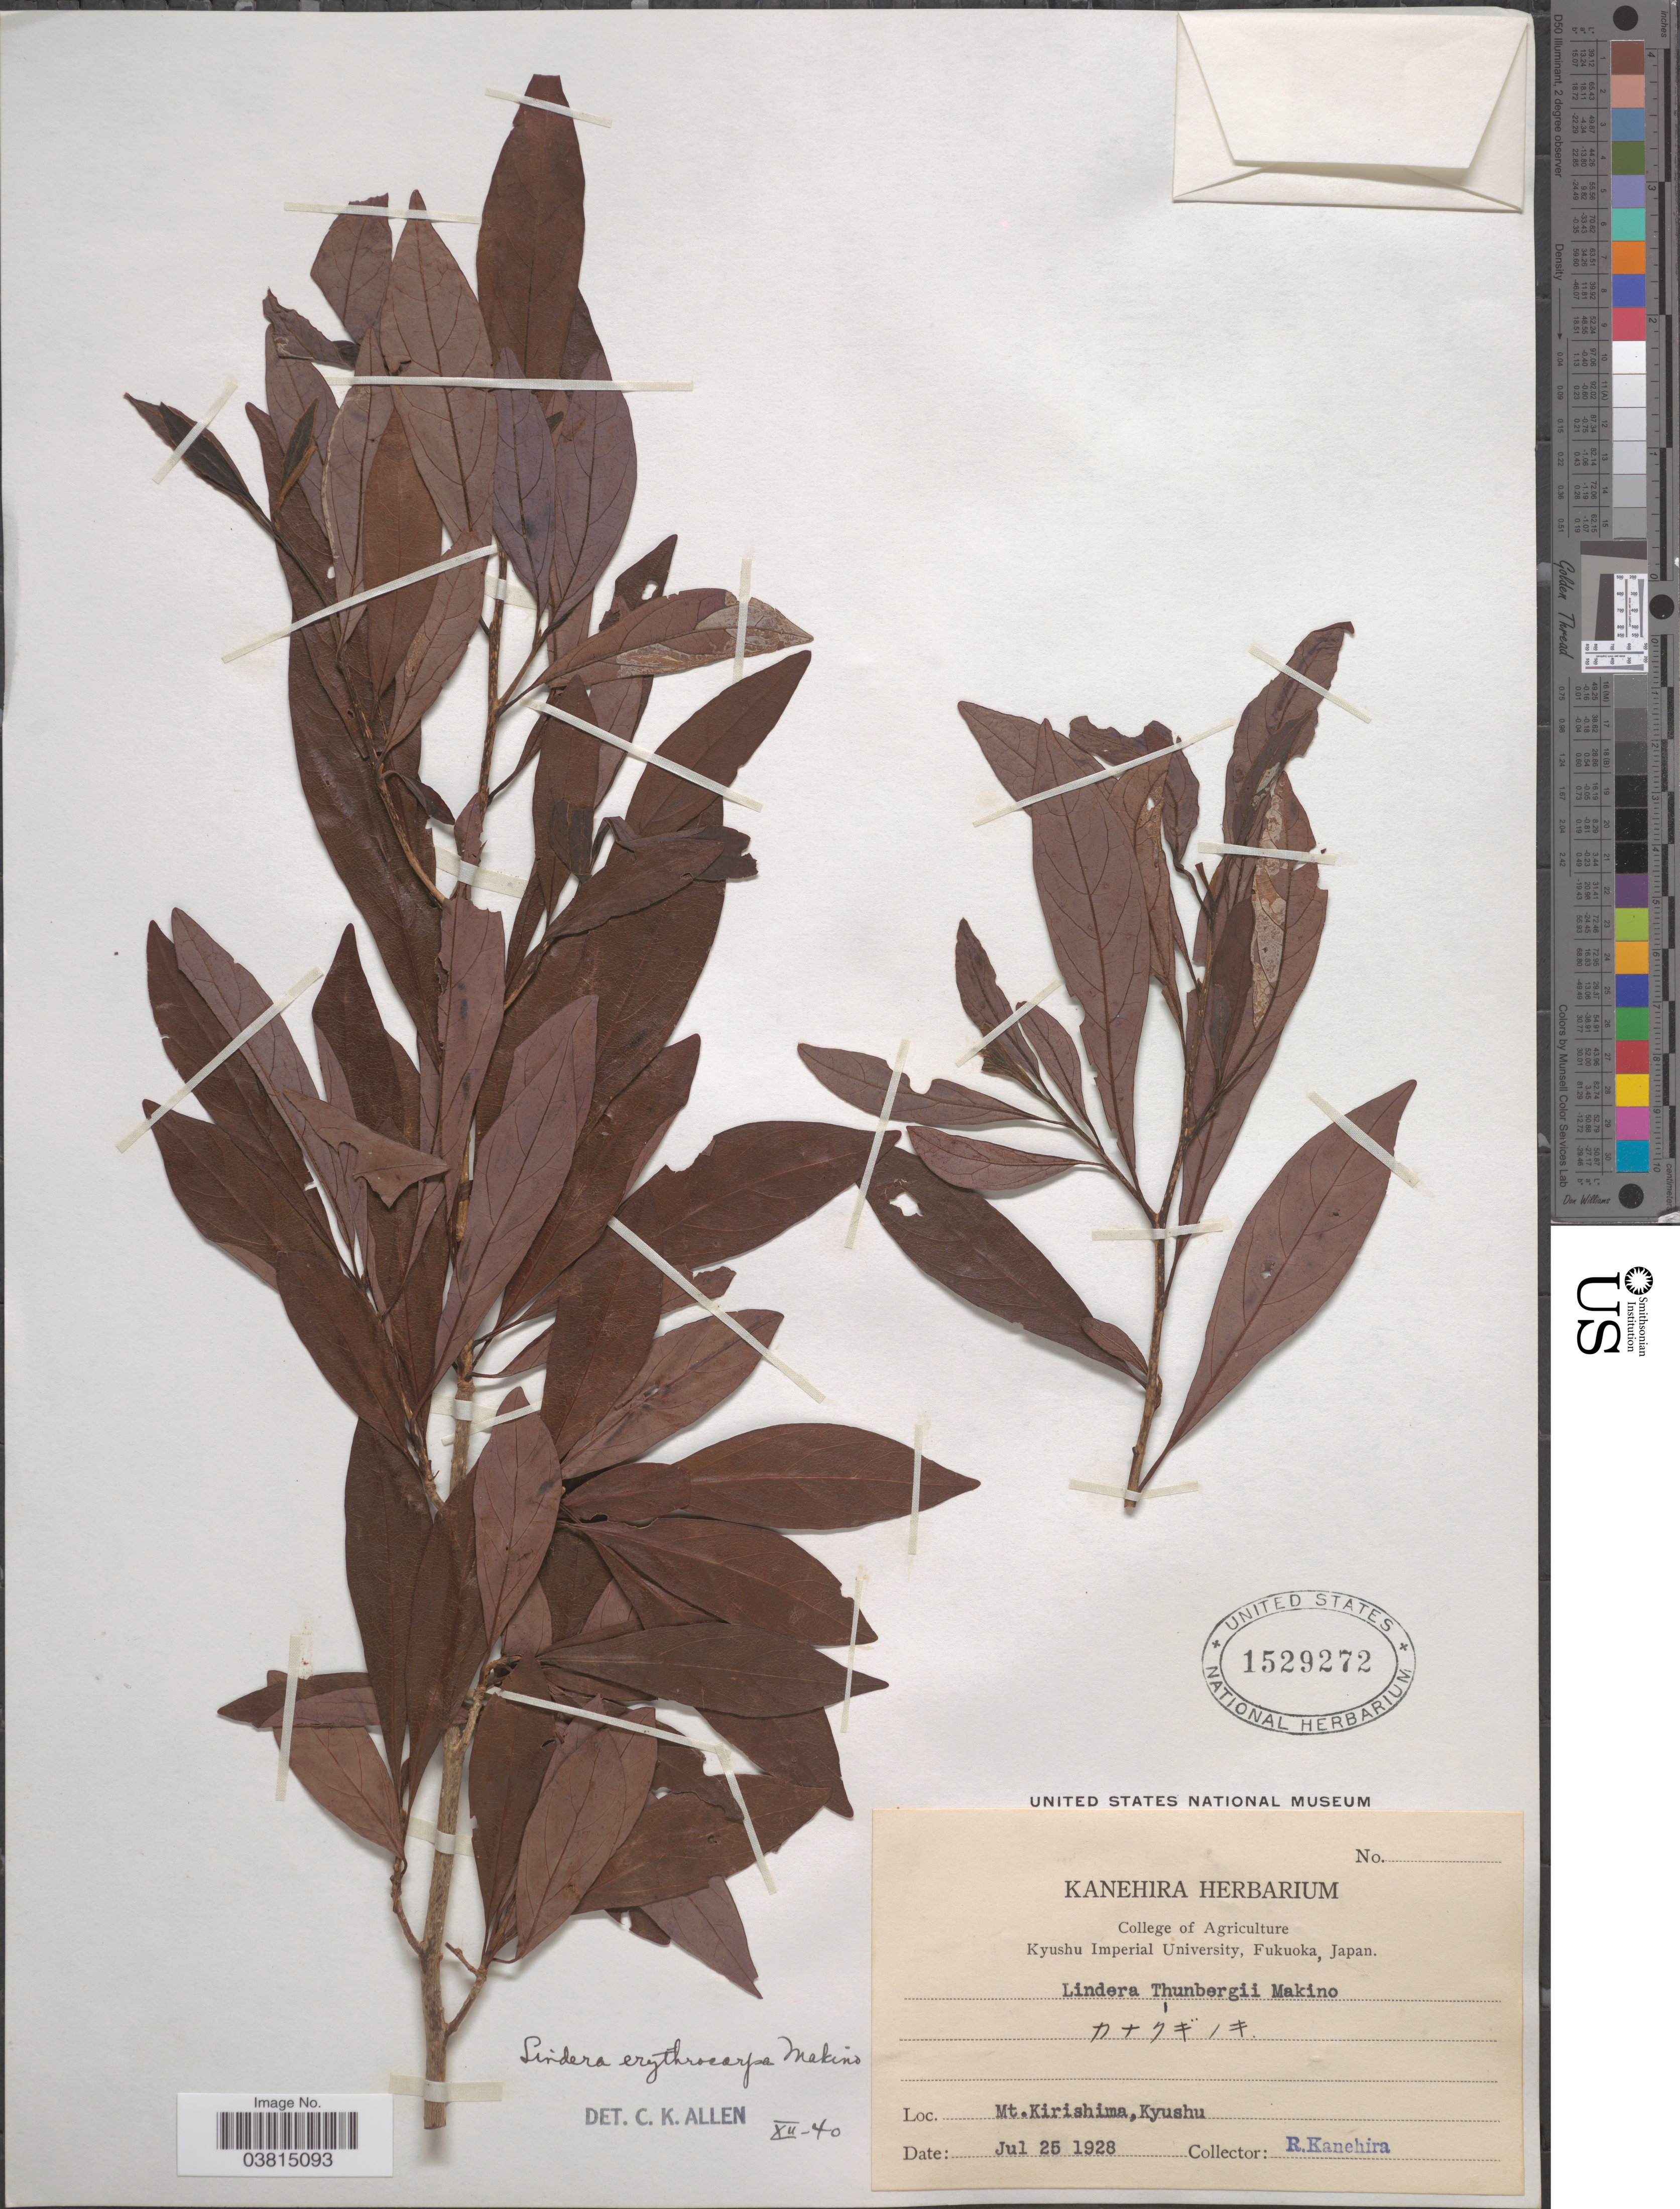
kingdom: Plantae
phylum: Tracheophyta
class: Magnoliopsida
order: Laurales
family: Lauraceae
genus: Lindera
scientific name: Lindera erythrocarpa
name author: Makino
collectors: R. Kanehira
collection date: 1928-07-25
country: Japan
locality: Mt. Kirishima, Kyushyu.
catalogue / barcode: US 1529272